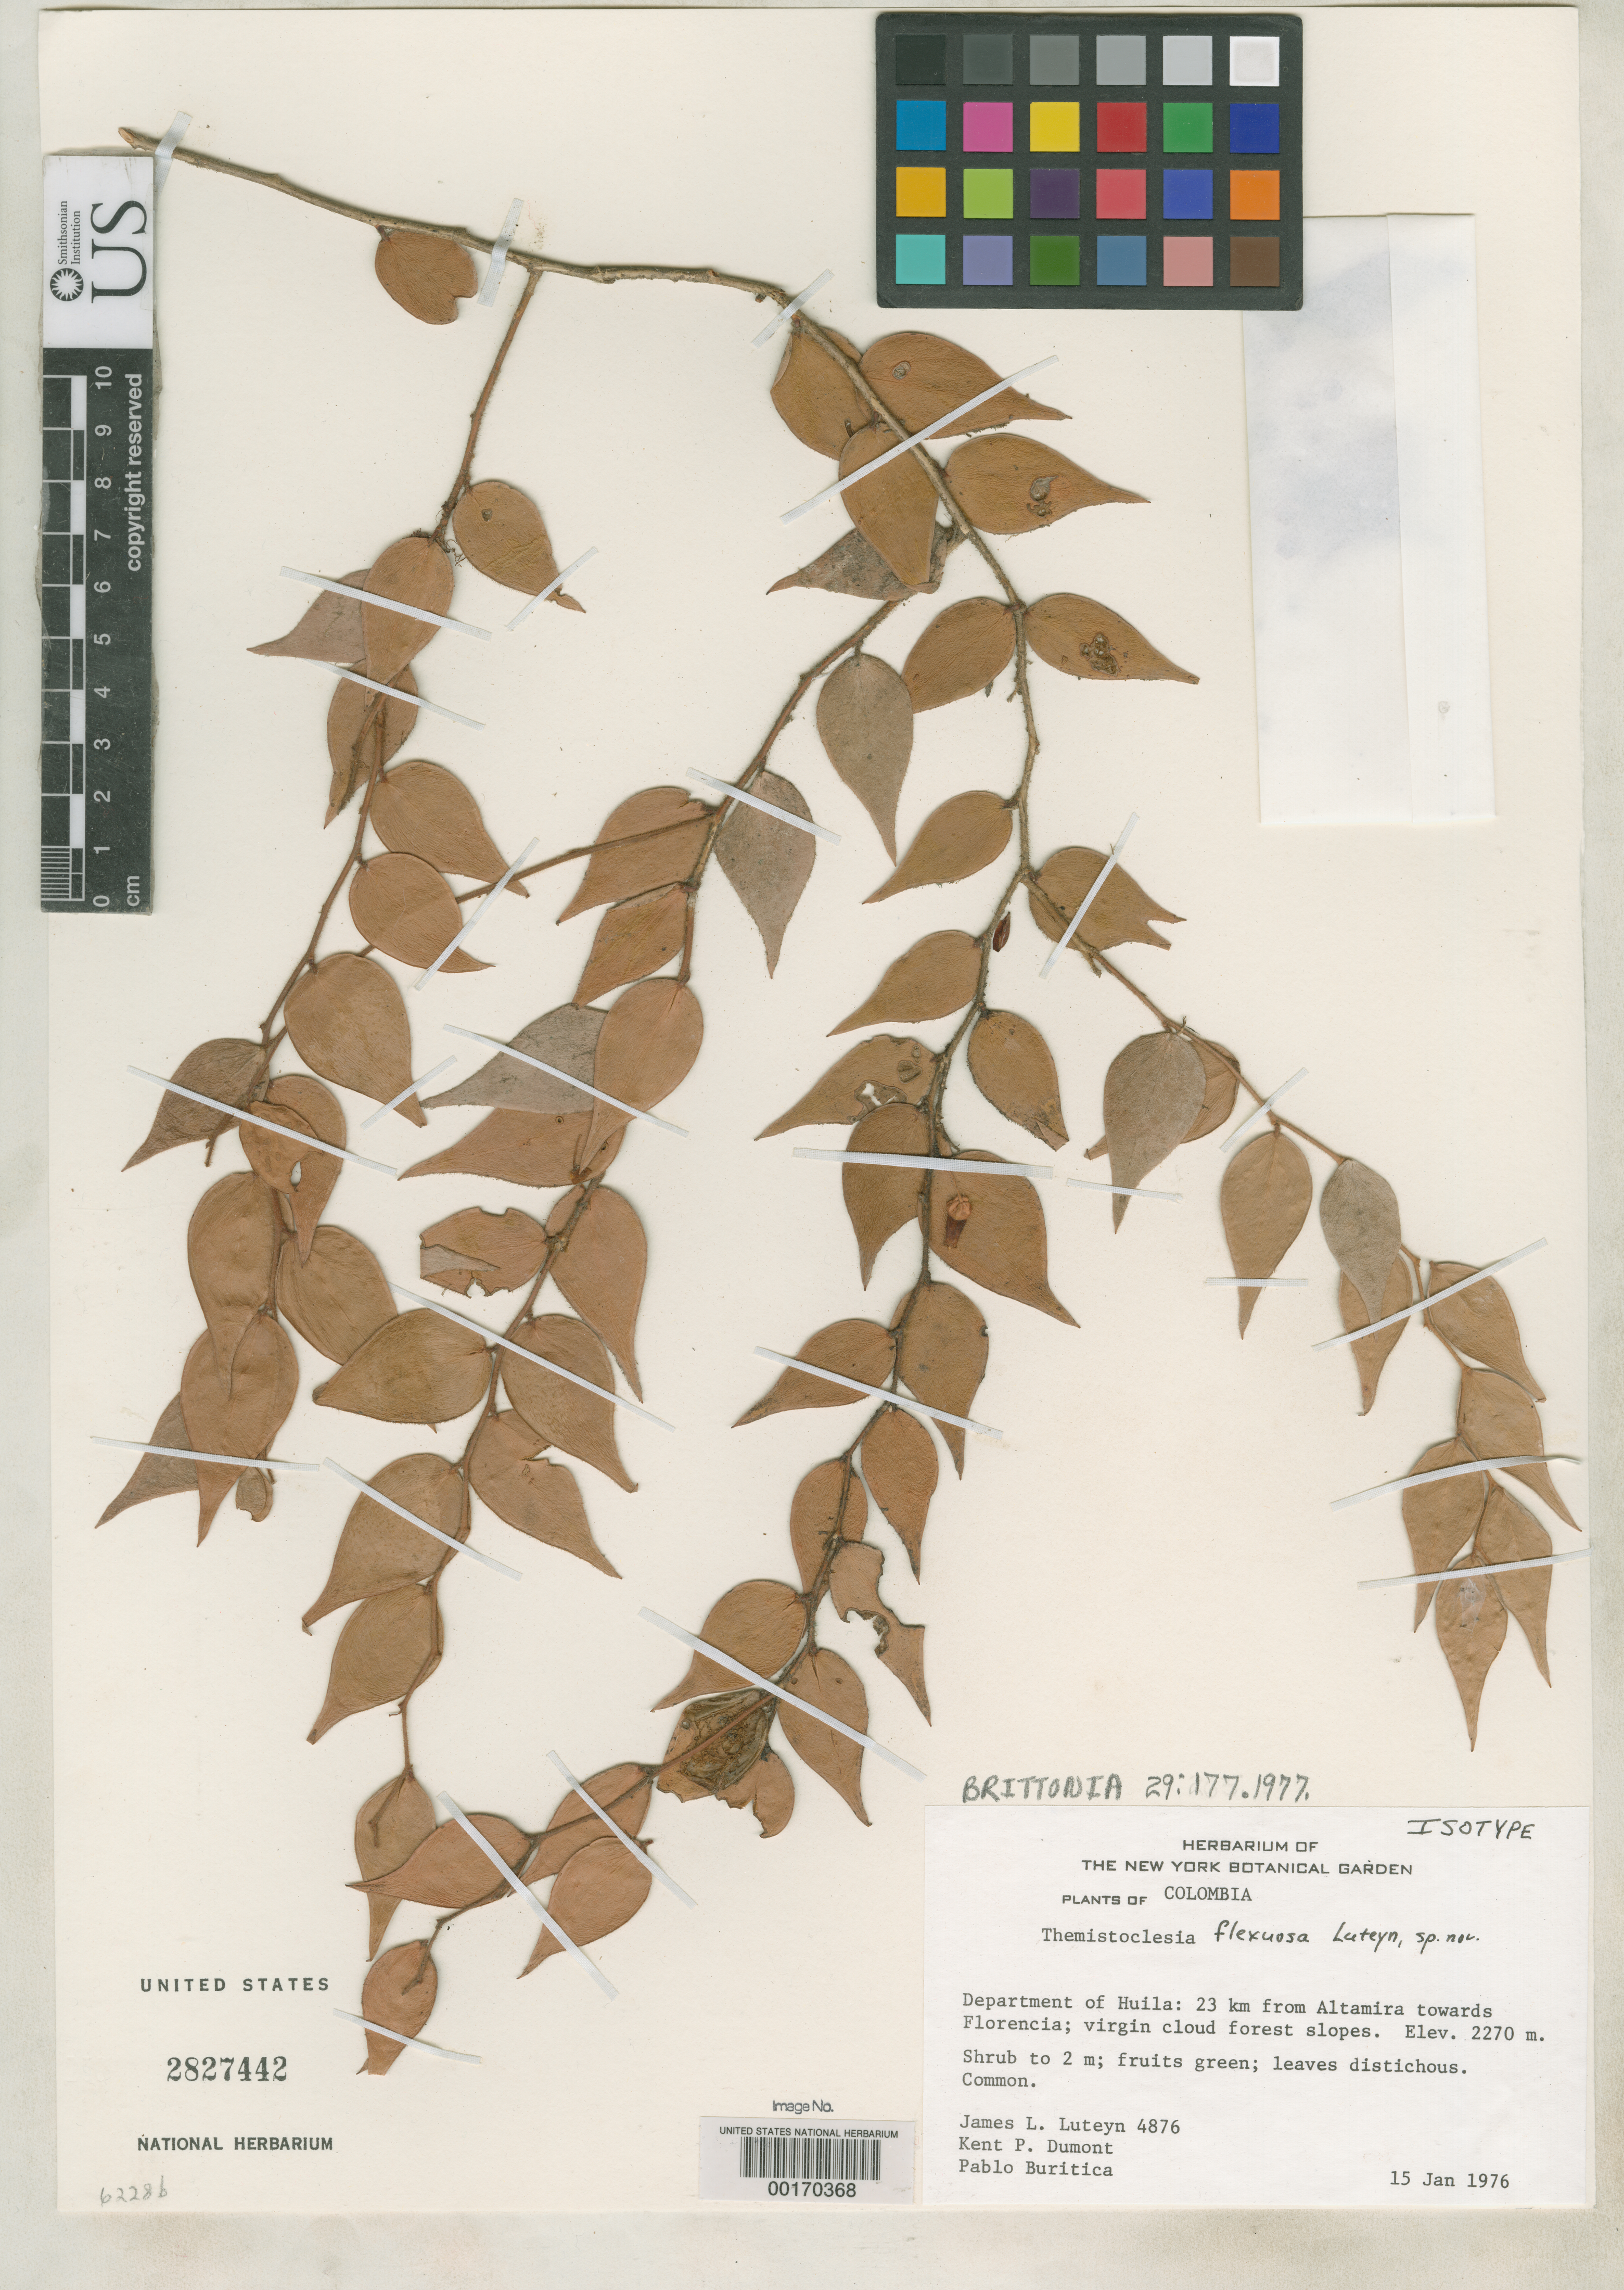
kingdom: Plantae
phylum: Tracheophyta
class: Magnoliopsida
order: Ericales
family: Ericaceae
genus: Themistoclesia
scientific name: Themistoclesia flexuosa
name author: Luteyn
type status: Isotype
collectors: J. L. Luteyn, K. P. Dumont & P. Buritica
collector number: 4876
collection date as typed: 15 Jan 1976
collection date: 1976-01-15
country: Colombia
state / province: Huila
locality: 23 km from Altamira towards Florencia.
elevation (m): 2270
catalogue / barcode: US 2827442